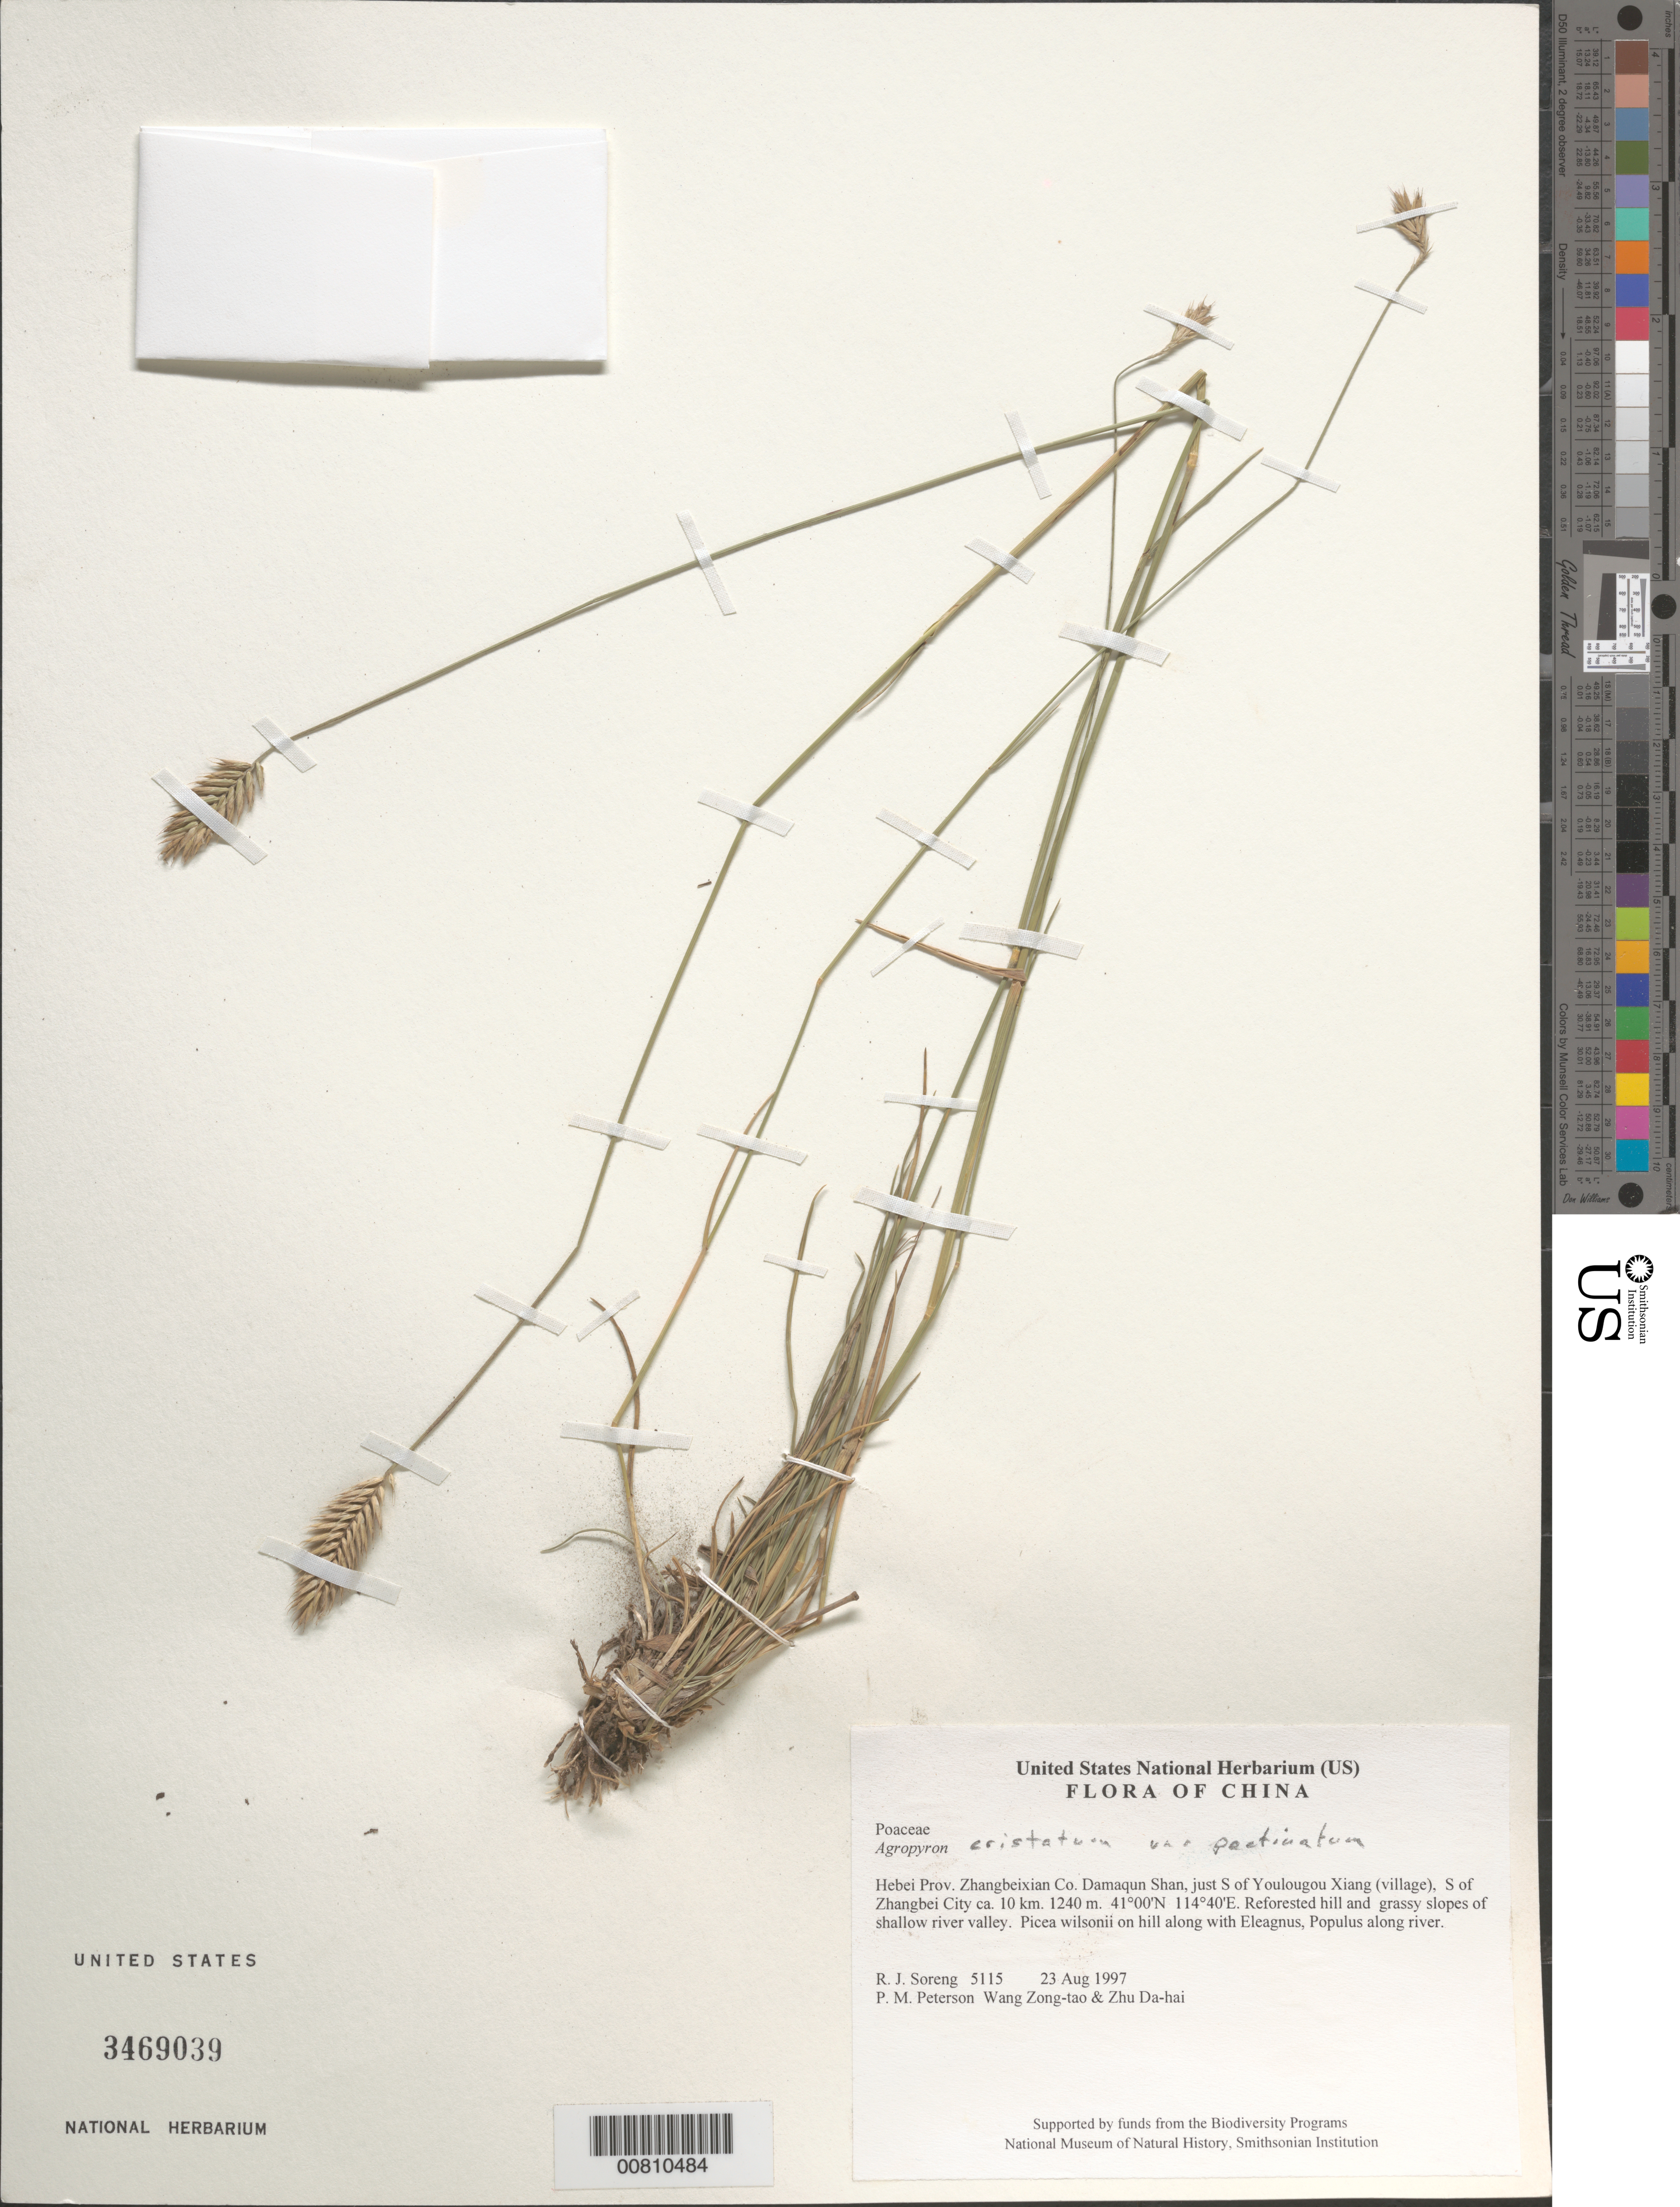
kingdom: Plantae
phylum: Tracheophyta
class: Liliopsida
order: Poales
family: Poaceae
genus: Agropyron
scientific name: Agropyron cristatum var. pectinatum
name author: (M. Bieb.) Roshev. ex B. Fedtsch.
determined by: Soreng, Robert J., Research Associate (BOT), Smithsonian Institution - National Museum of Natural History (UNITED STATES)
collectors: R. J. Soreng, P. M. Peterson & Zhu Da-hai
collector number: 5115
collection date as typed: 23 Aug 1997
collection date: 1997-08-23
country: China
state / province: Hebei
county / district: Zhangbeixian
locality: Damaqun Shan, just S of Youlougou Xiang (village), S of Zhangbei City ca. 10 km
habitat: Reforested hill and grassy slopes of shallow river valley. Picea wilsonii on hill along with Eleagnus, Populus along river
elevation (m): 1240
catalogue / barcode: US 3469039